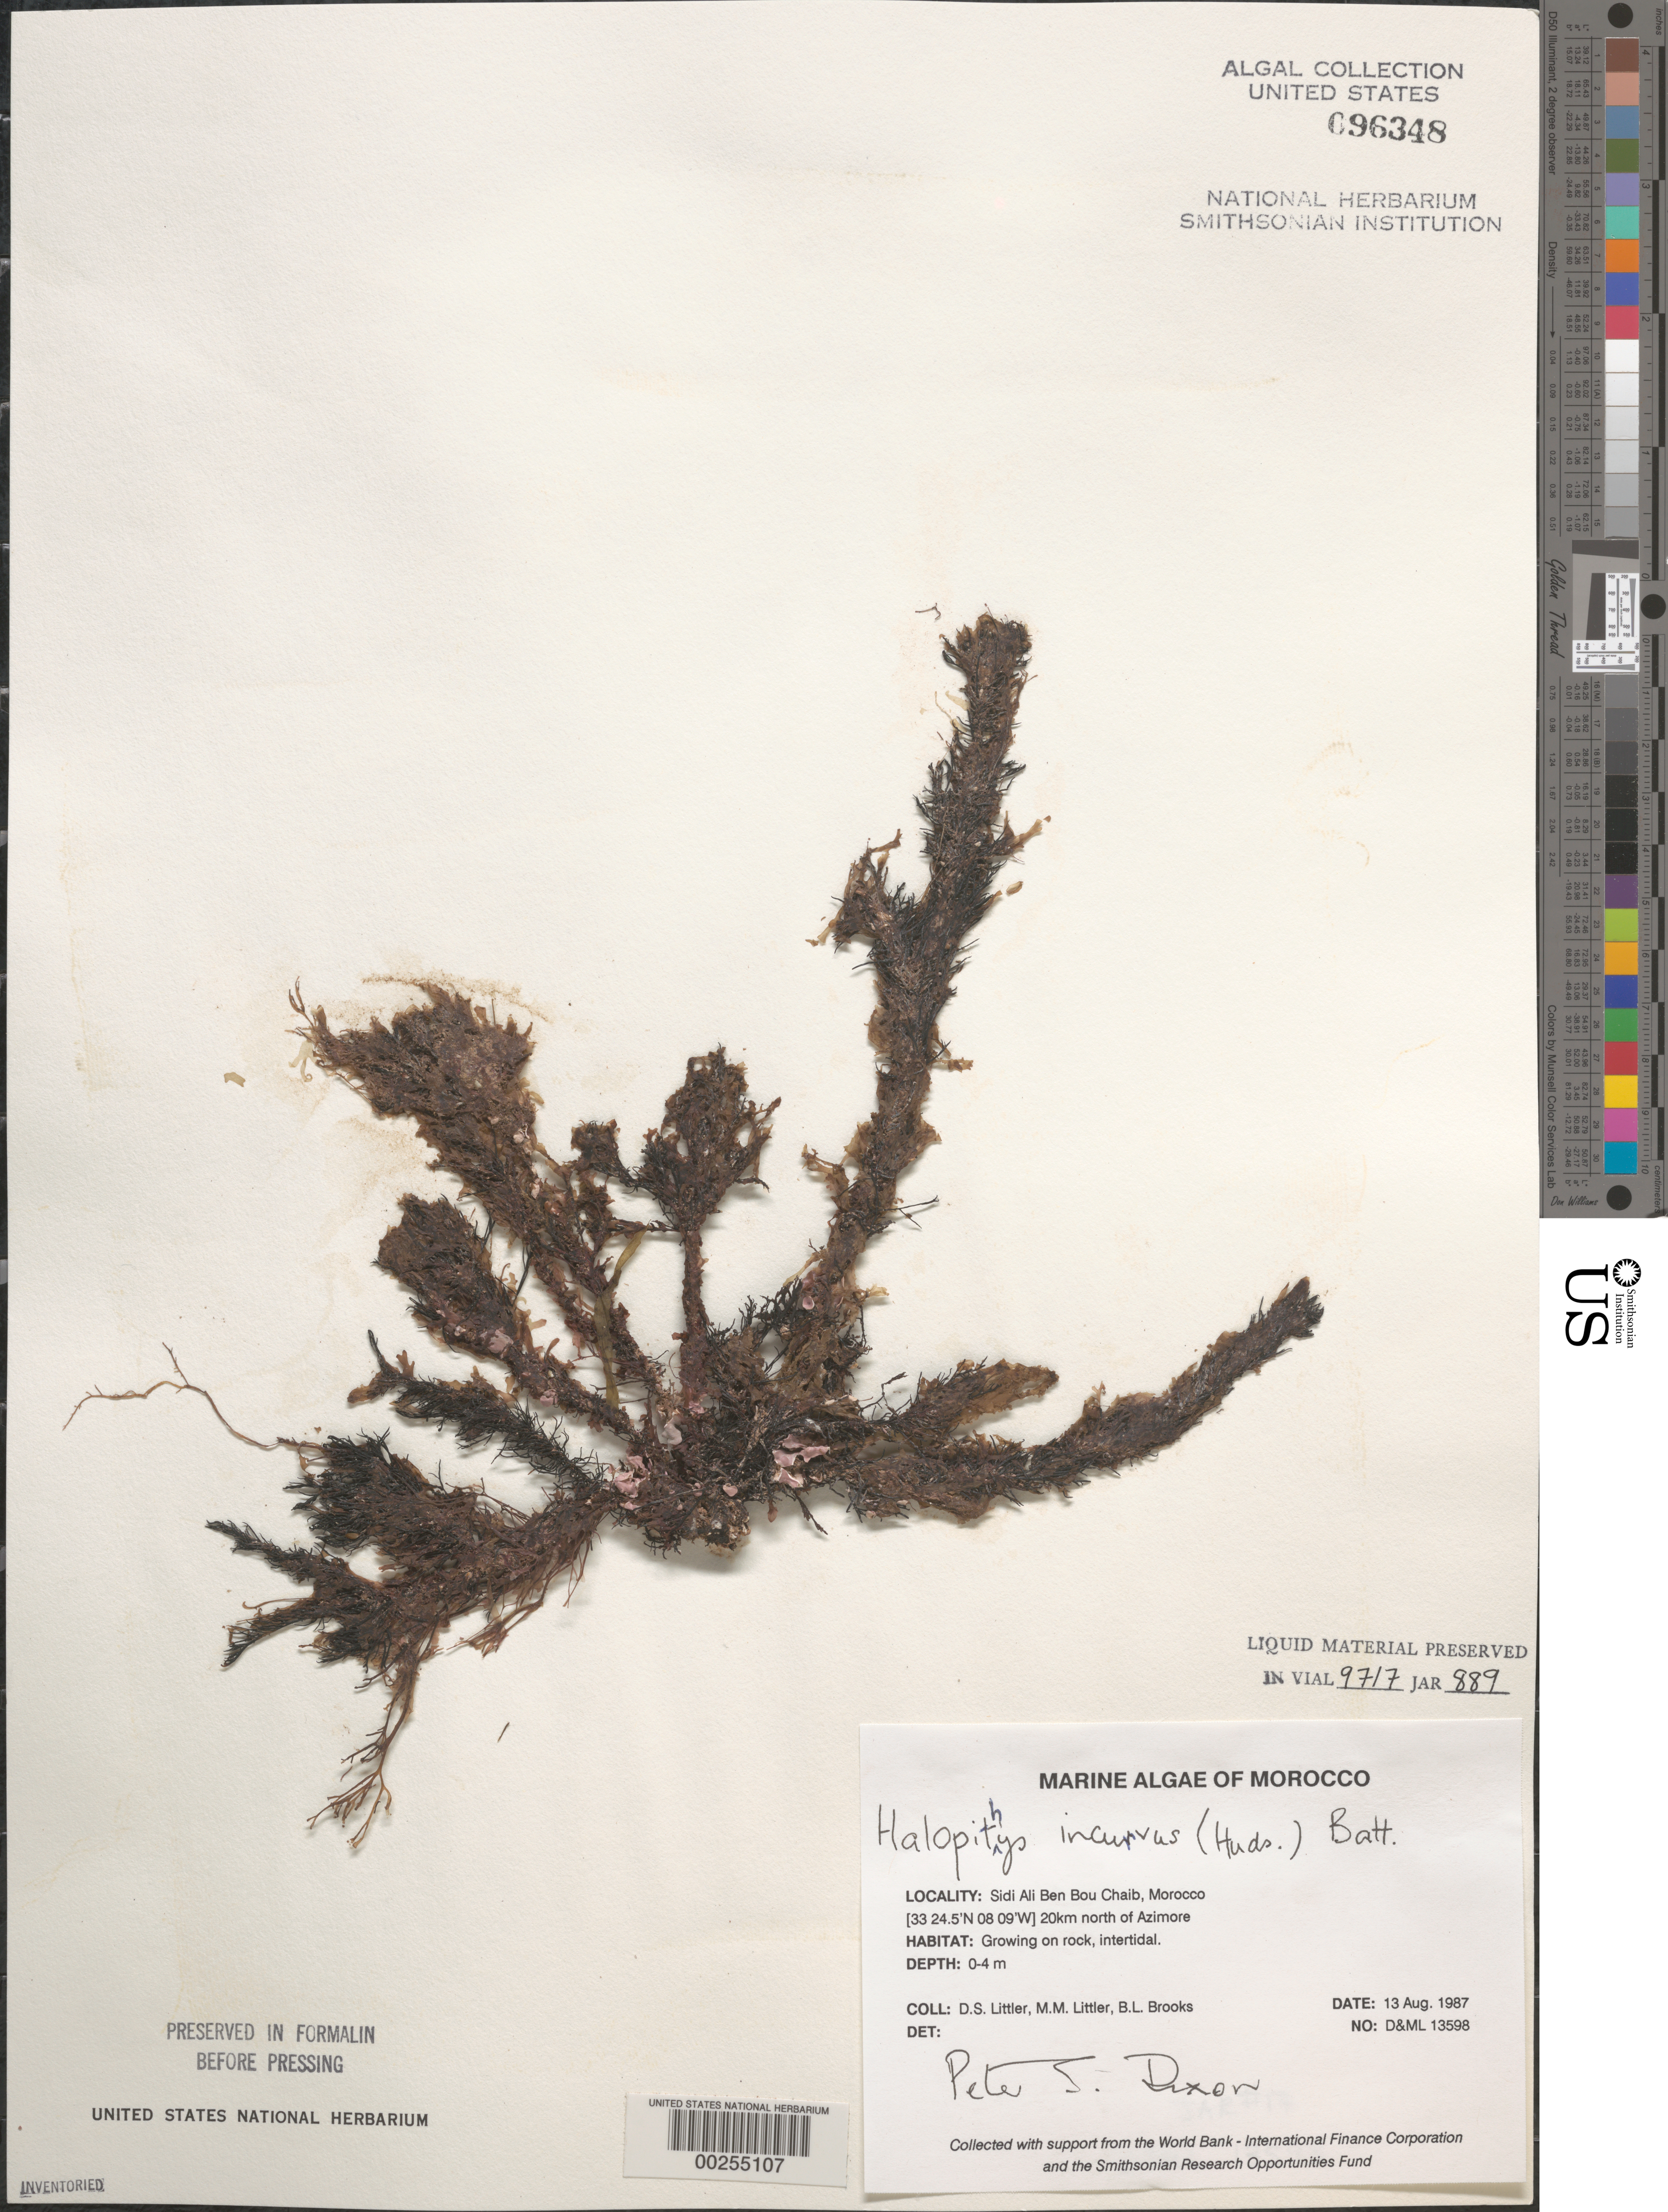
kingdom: Plantae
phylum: Rhodophyta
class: Florideophyceae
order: Ceramiales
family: Rhodomelaceae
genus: Halopithys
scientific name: Halopithys incurvus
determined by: Dixon, P. S.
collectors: D. S. Littler, M. M. Littler & B. Brooks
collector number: D&ML 13598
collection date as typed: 13 Aug 1987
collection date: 1987-08-13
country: Morocco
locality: Sidi Ali Ben Bou Chaib, 20 km north of Azimore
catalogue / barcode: US 96348